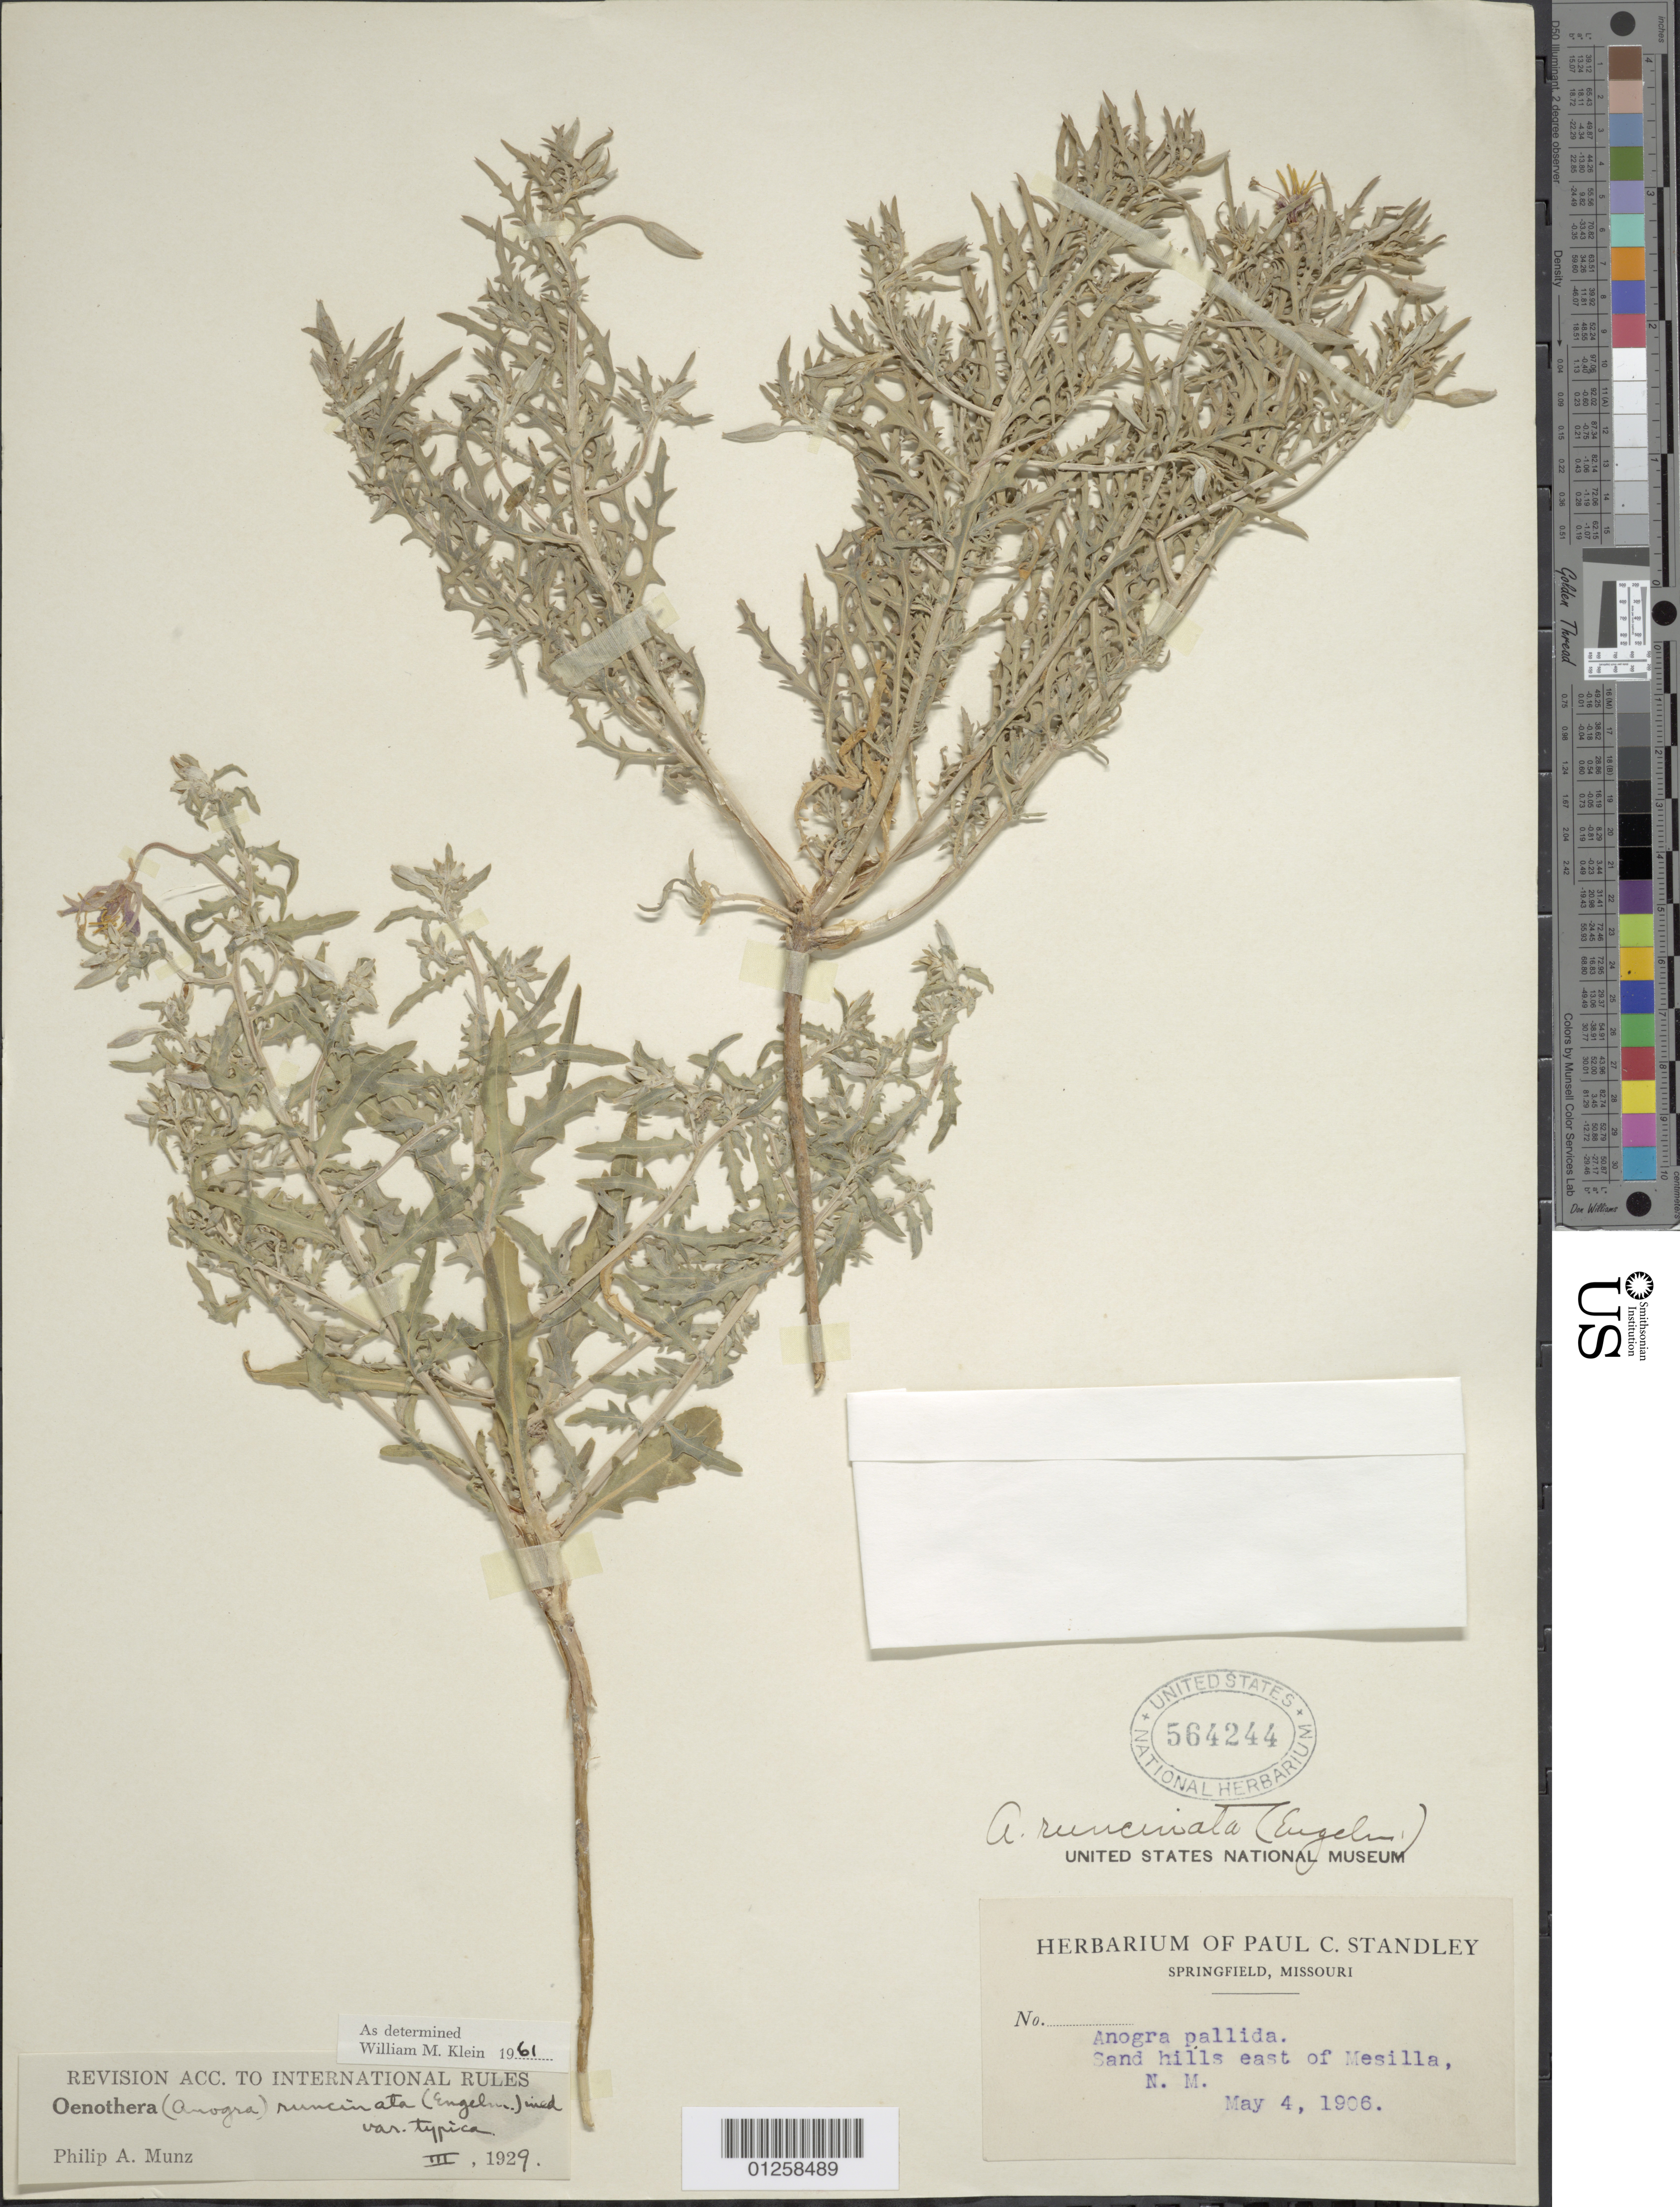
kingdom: Plantae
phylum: Tracheophyta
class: Magnoliopsida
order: Myrtales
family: Onagraceae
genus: Oenothera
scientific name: Oenothera pallida subsp. runcinata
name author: (Engelm.) Munz & W.M. Klein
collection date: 1906-05-04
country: United States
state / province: New Mexico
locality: East of Mesilla.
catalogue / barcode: US 564244